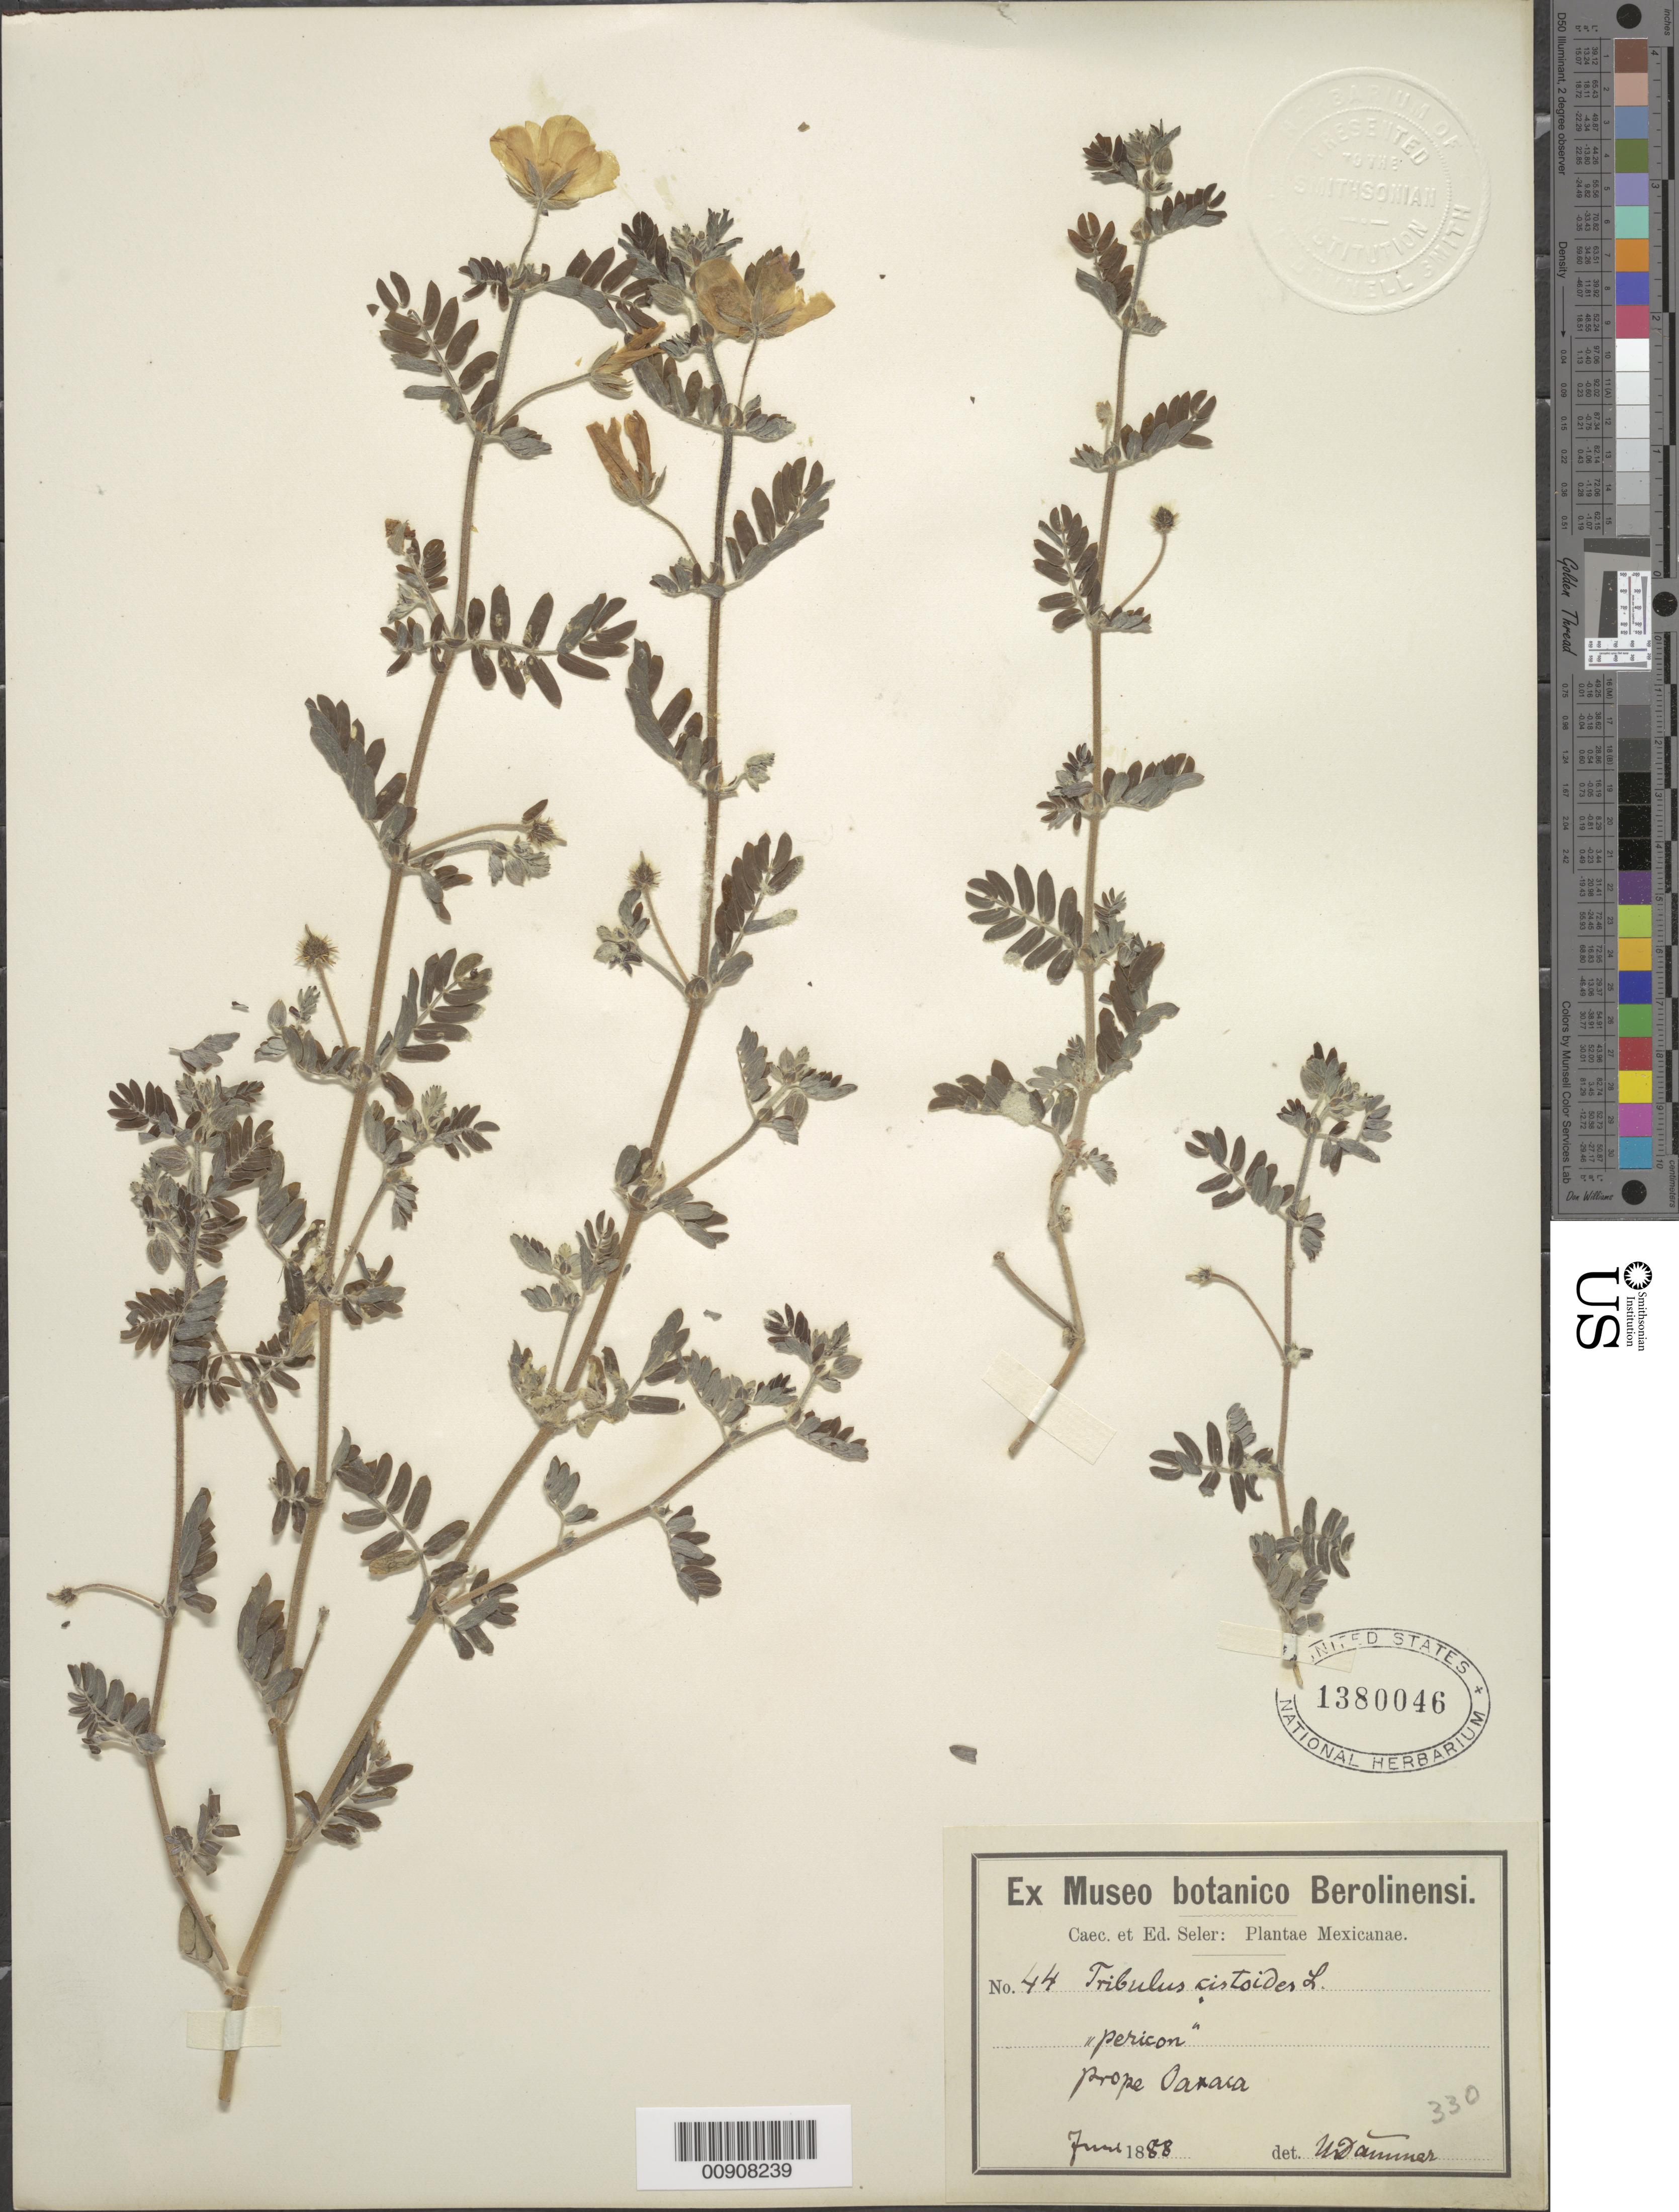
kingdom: Plantae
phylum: Tracheophyta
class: Magnoliopsida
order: Zygophyllales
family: Zygophyllaceae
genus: Tribulus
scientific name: Tribulus cistoides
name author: L.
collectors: C. Seler & E. G. Seler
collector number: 44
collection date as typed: Jun 1888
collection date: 1888-06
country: Mexico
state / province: Oaxaca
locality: Porpe Oaxaca.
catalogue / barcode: US 1380046